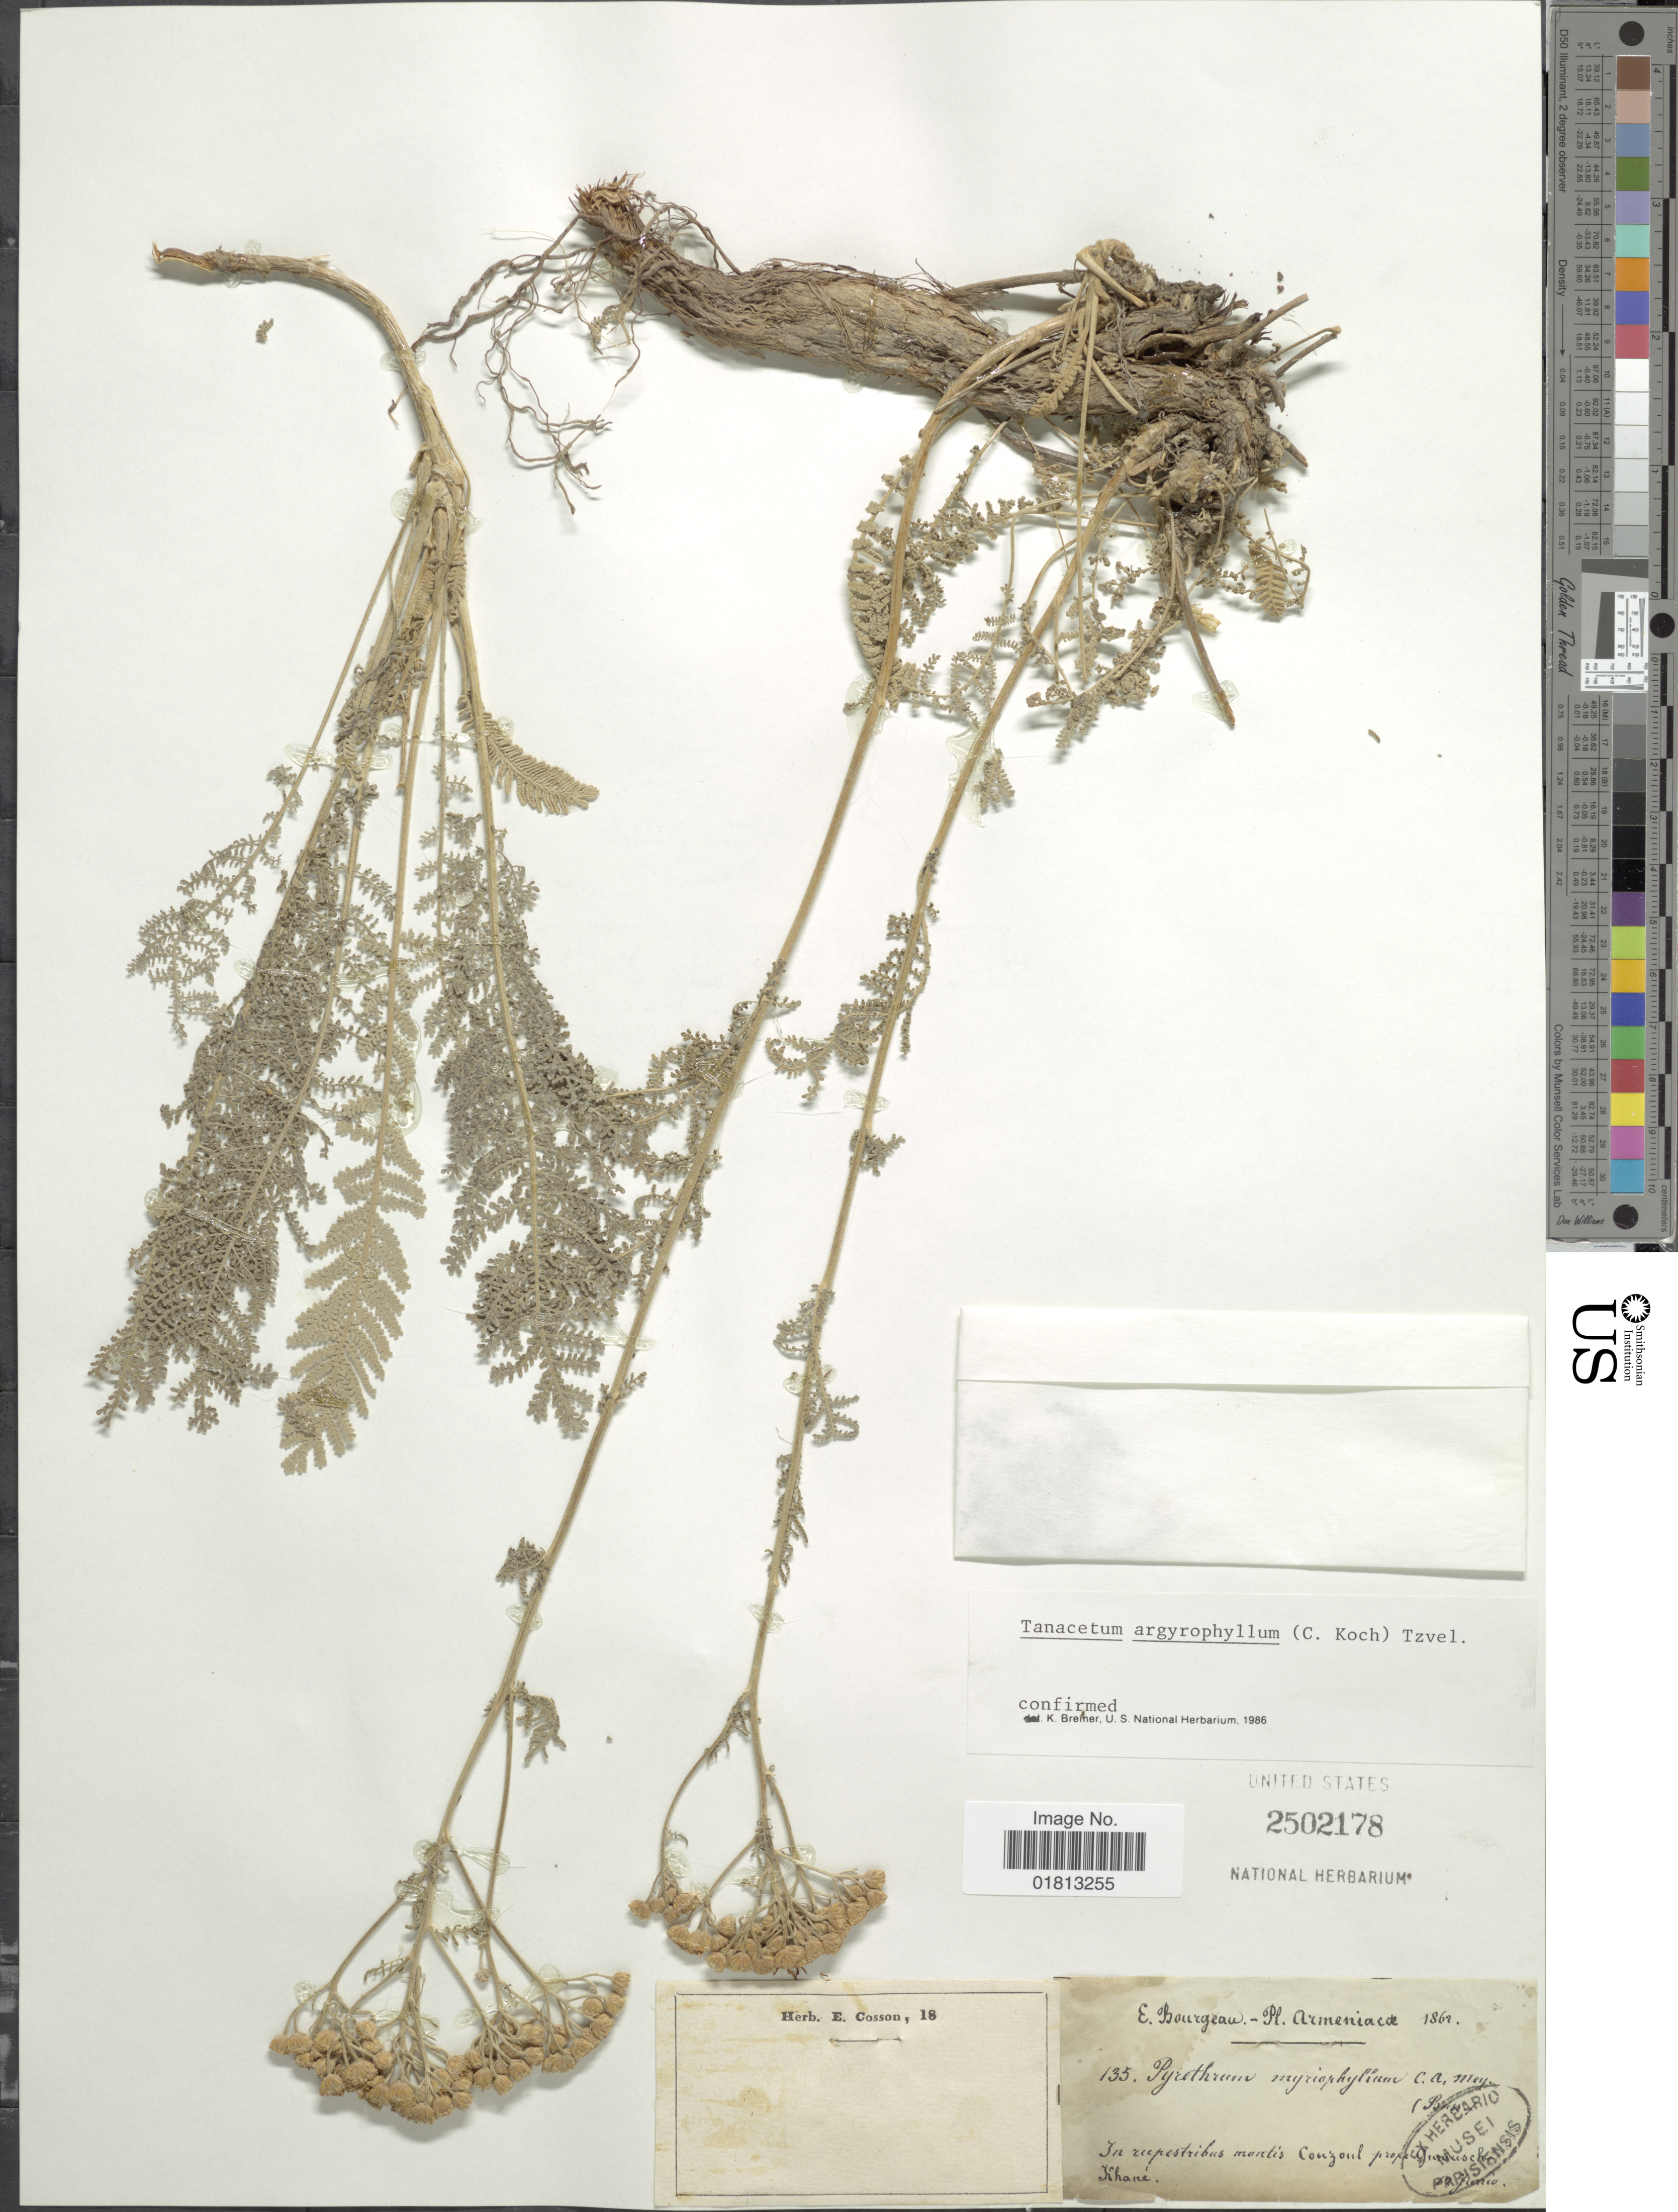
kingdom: Plantae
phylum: Tracheophyta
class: Magnoliopsida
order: Asterales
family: Asteraceae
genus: Tanacetum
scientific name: Tanacetum argyrophyllum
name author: (C. Koch) Tzvelev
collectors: E. Bourgeau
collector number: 135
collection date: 1862-06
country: Turkey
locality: In rupestribus montis Couzoul prope Gumusch-Khane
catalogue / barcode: US 2502178